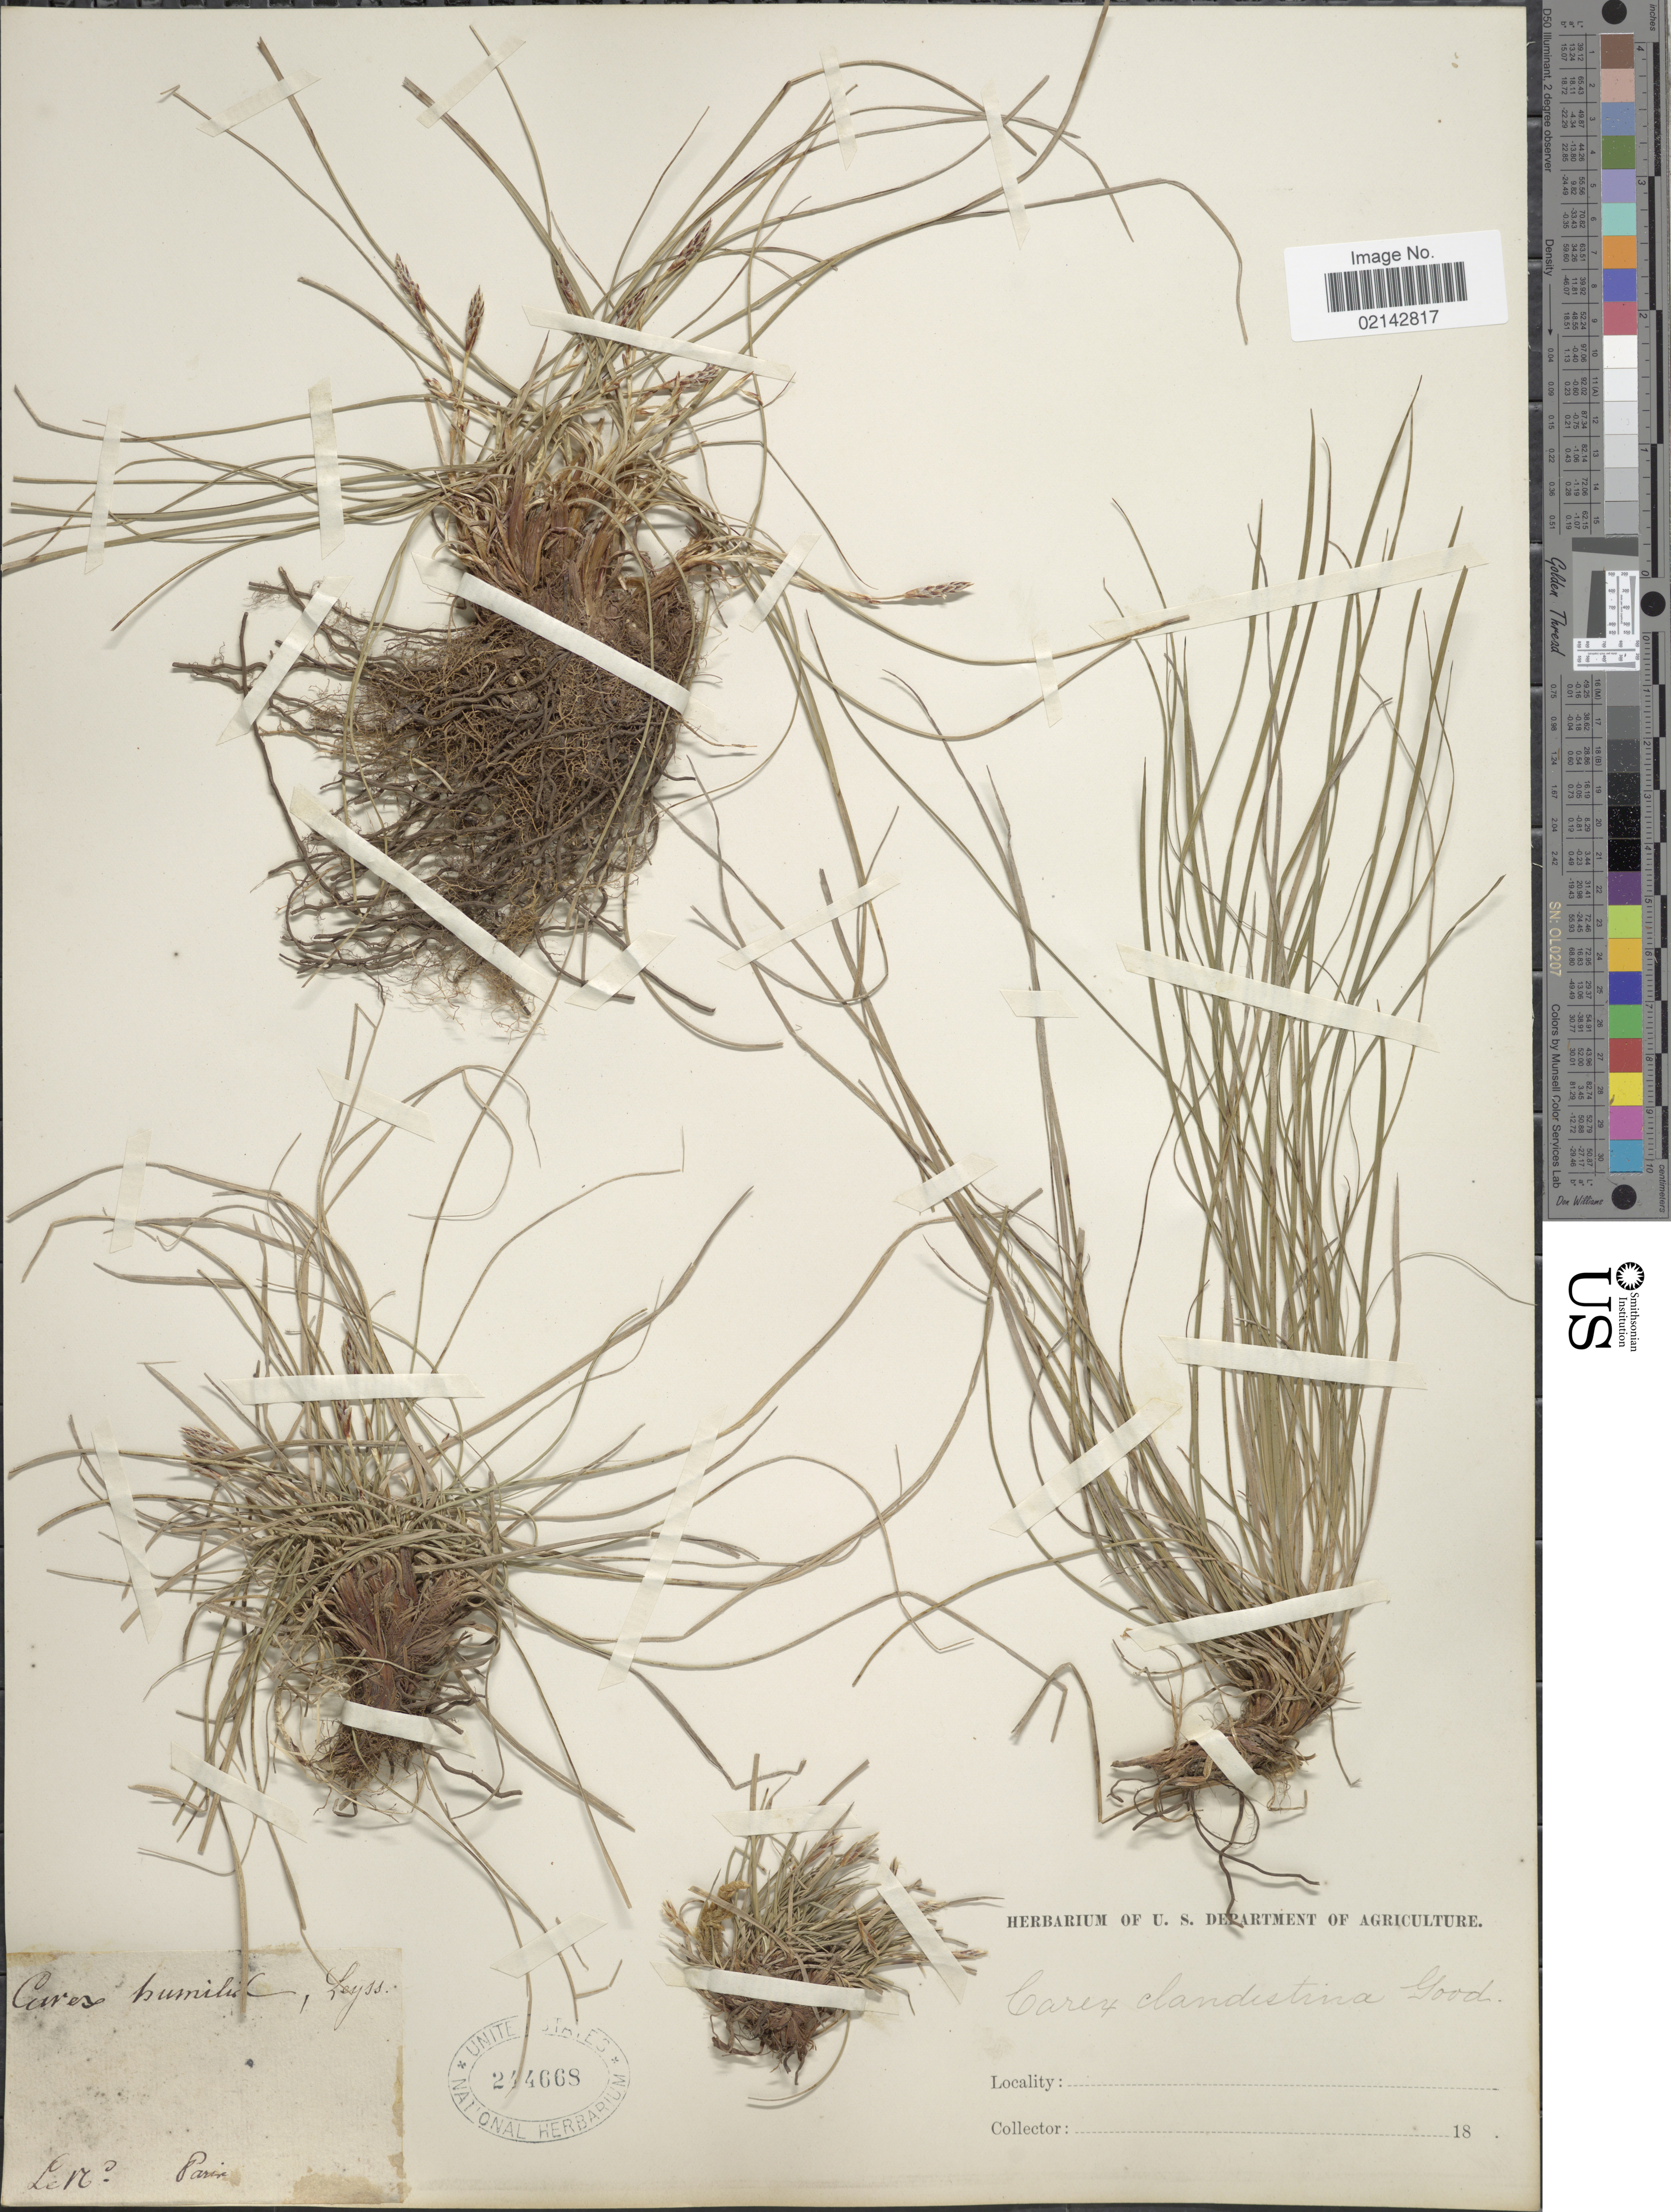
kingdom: Plantae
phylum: Tracheophyta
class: Liliopsida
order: Poales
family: Cyperaceae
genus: Carex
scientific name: Carex humilis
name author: Leyss.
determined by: Strong, Mark T., (BOT), Smithsonian Institution - National Museum of Natural History (UNITED STATES)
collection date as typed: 18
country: France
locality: Paris, LeM [unsure placement]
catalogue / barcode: US 244668